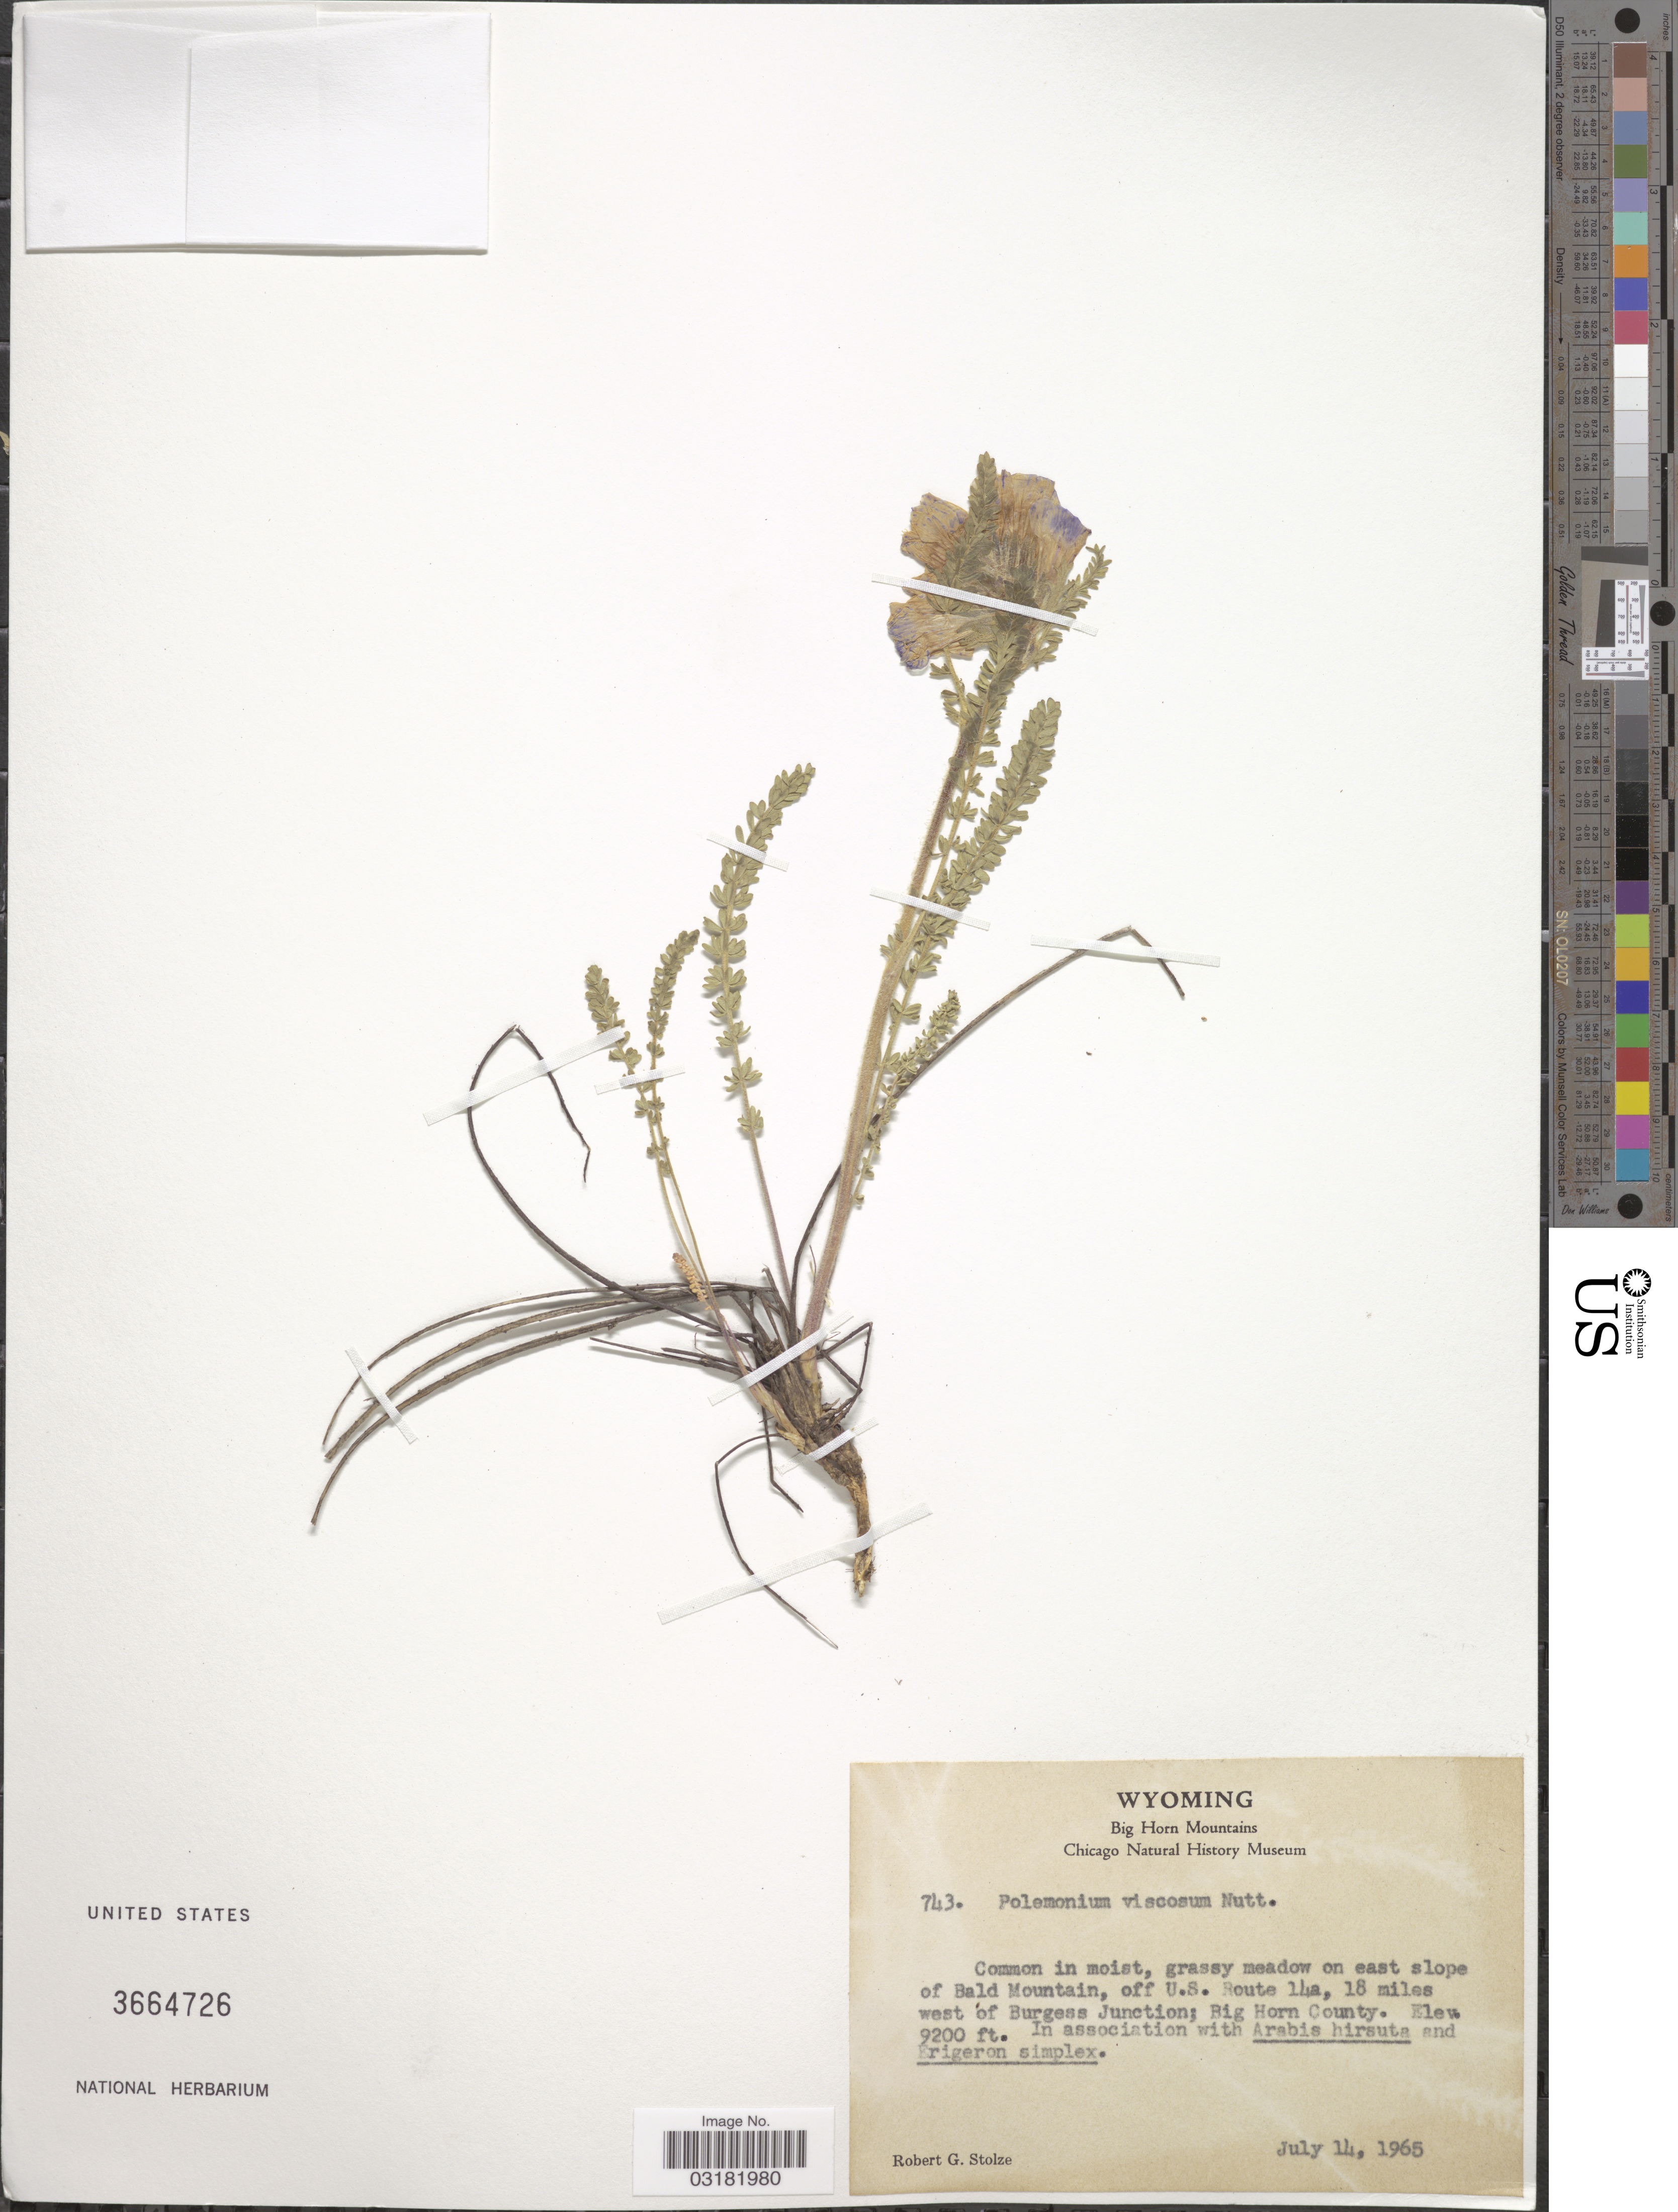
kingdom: Plantae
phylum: Tracheophyta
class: Magnoliopsida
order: Ericales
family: Polemoniaceae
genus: Polemonium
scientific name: Polemonium viscosum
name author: Nutt.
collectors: R. G. Stolze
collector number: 743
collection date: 1965-07-14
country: United States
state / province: Wyoming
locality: Common in moist, grassy meadow on east slope of Bald Mountain, off U.S. Route 14a, 18 miles west of Burgess Junction; Big Horn County.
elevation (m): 2804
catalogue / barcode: US 3664726